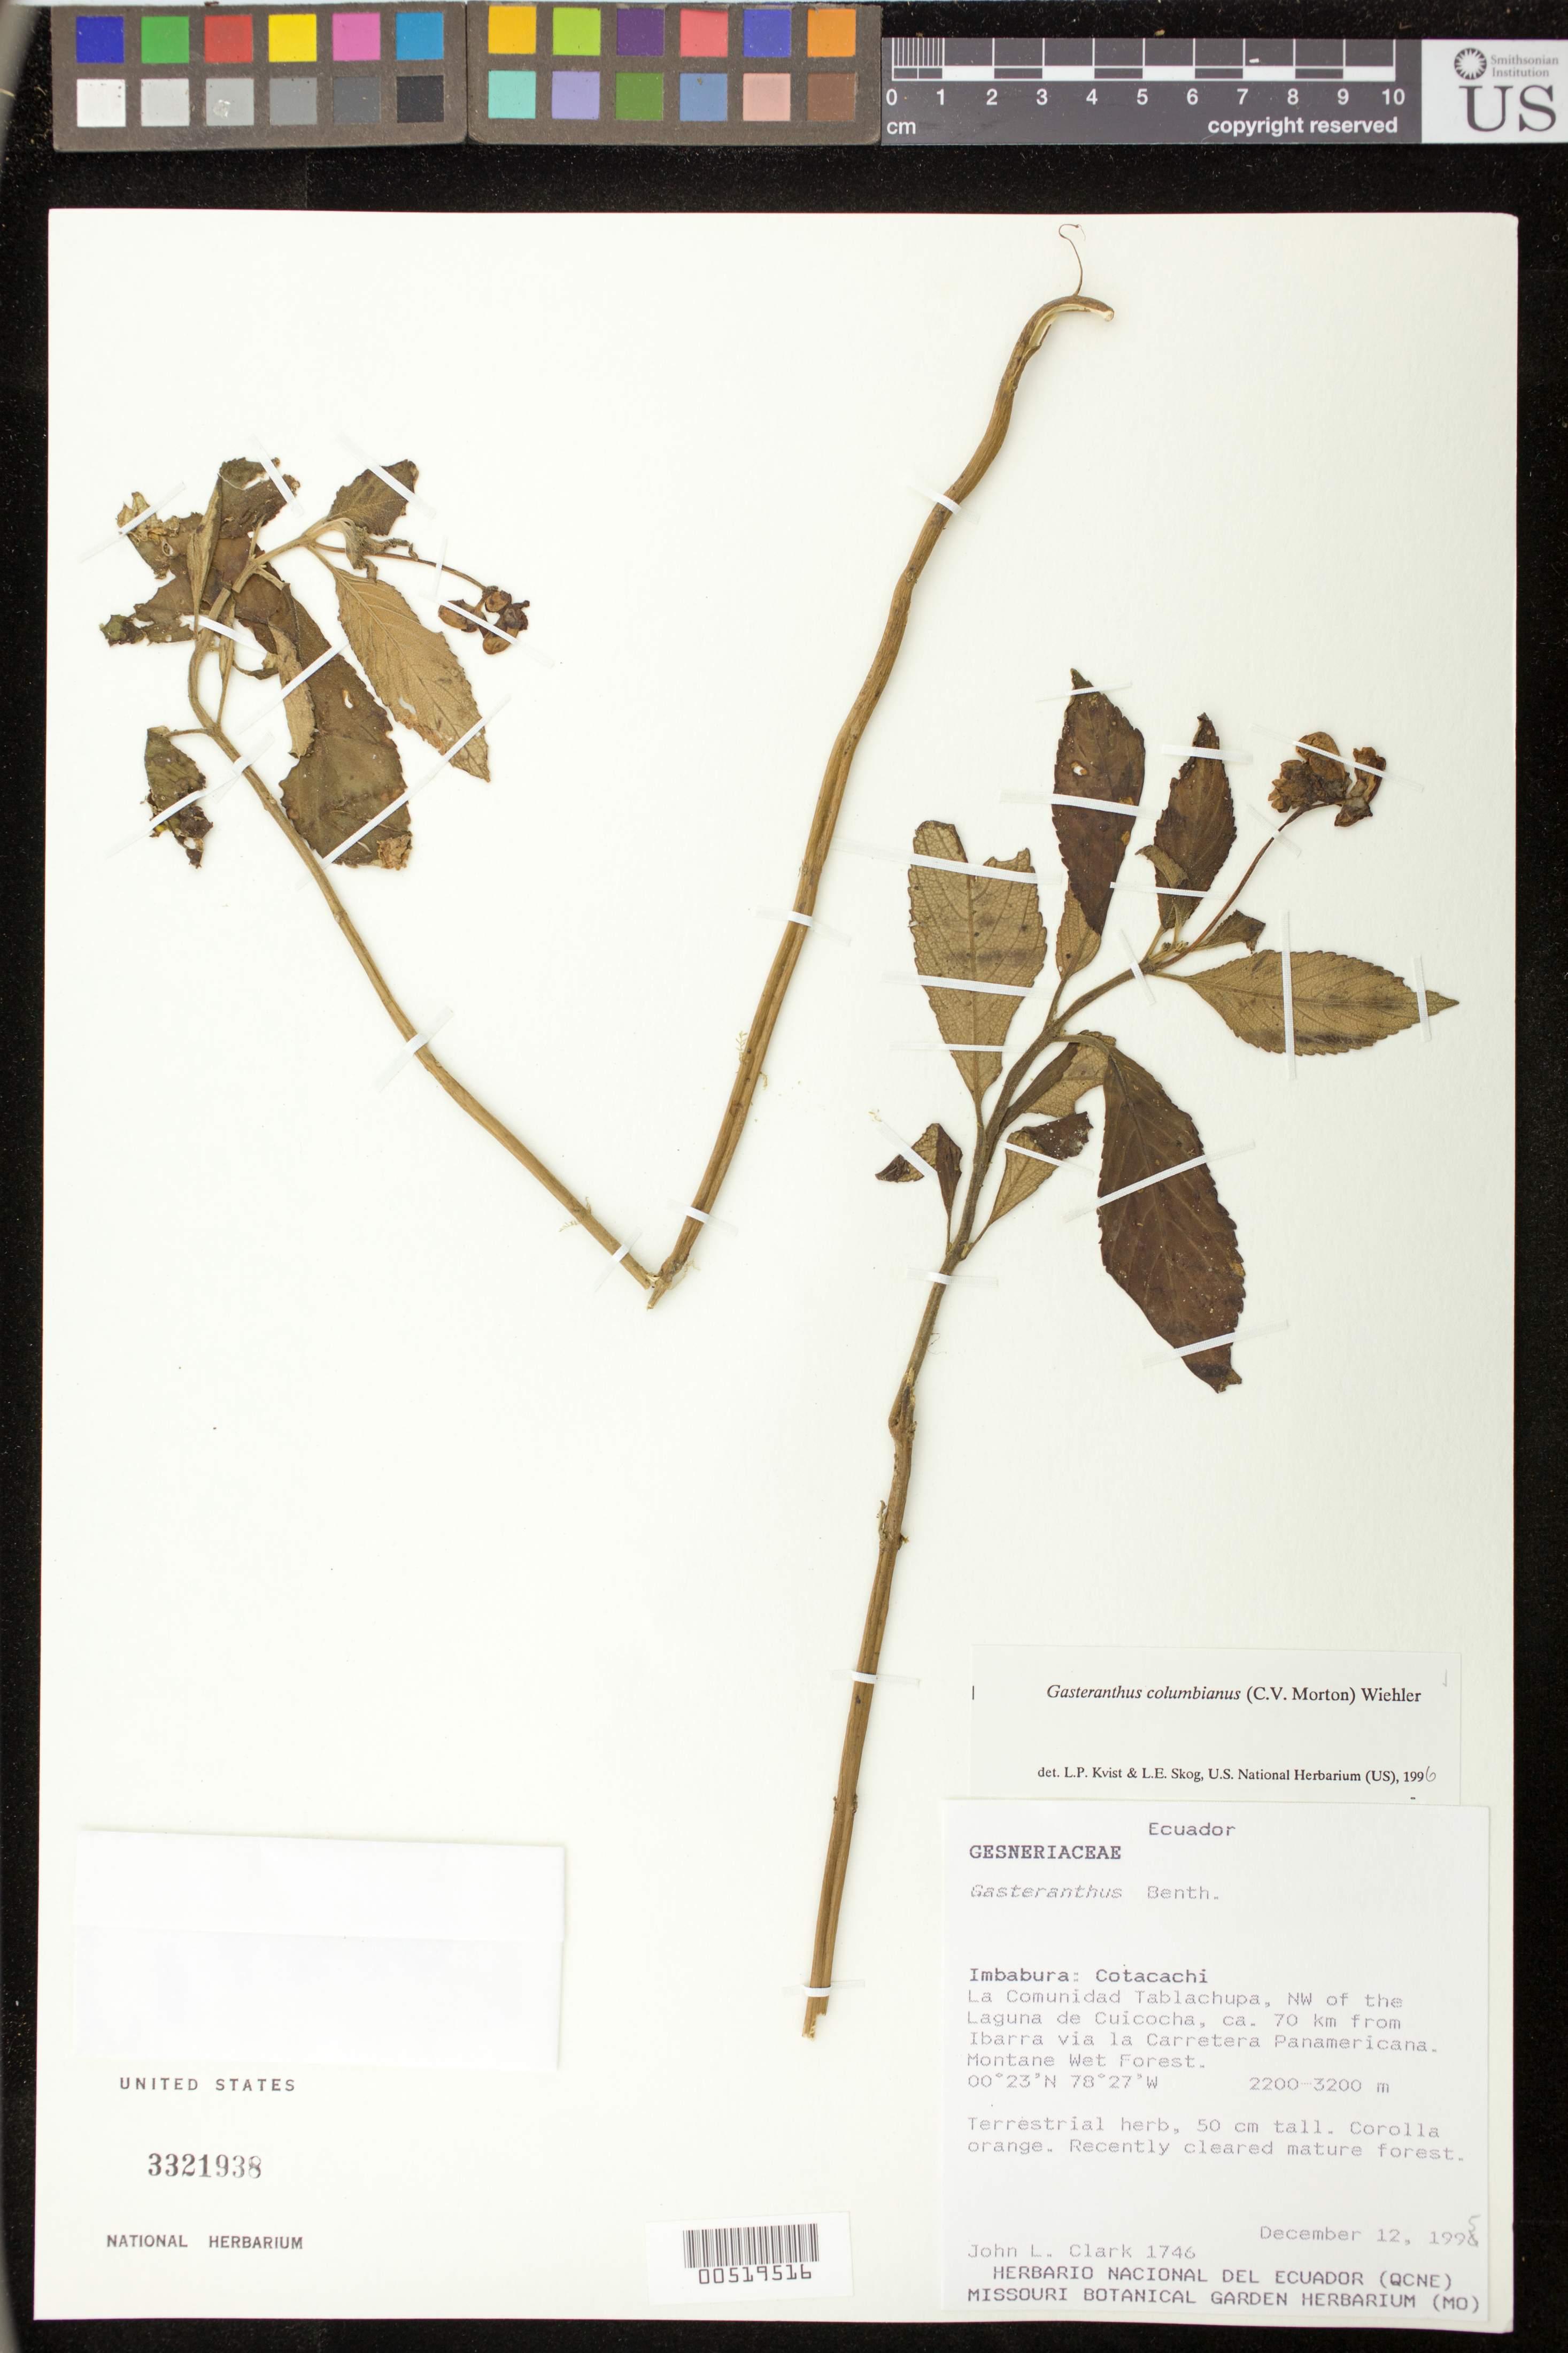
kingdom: Plantae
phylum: Tracheophyta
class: Magnoliopsida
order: Lamiales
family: Gesneriaceae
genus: Gasteranthus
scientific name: Gasteranthus columbianus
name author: (C.V. Morton) Wiehler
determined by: Skog, Laurence E.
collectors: J. L. Clark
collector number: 1746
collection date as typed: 12 Dec 1995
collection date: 1995-12-12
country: Ecuador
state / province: Imbabura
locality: Cotacachi: La Comunidad Tablachupa, NW of the Laguna de Cuicocha, ca. 70 km from Ibarra via la Carretera Panamericana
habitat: Montane wet forest, recently cleared mature forest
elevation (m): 2200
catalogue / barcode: US 3321938